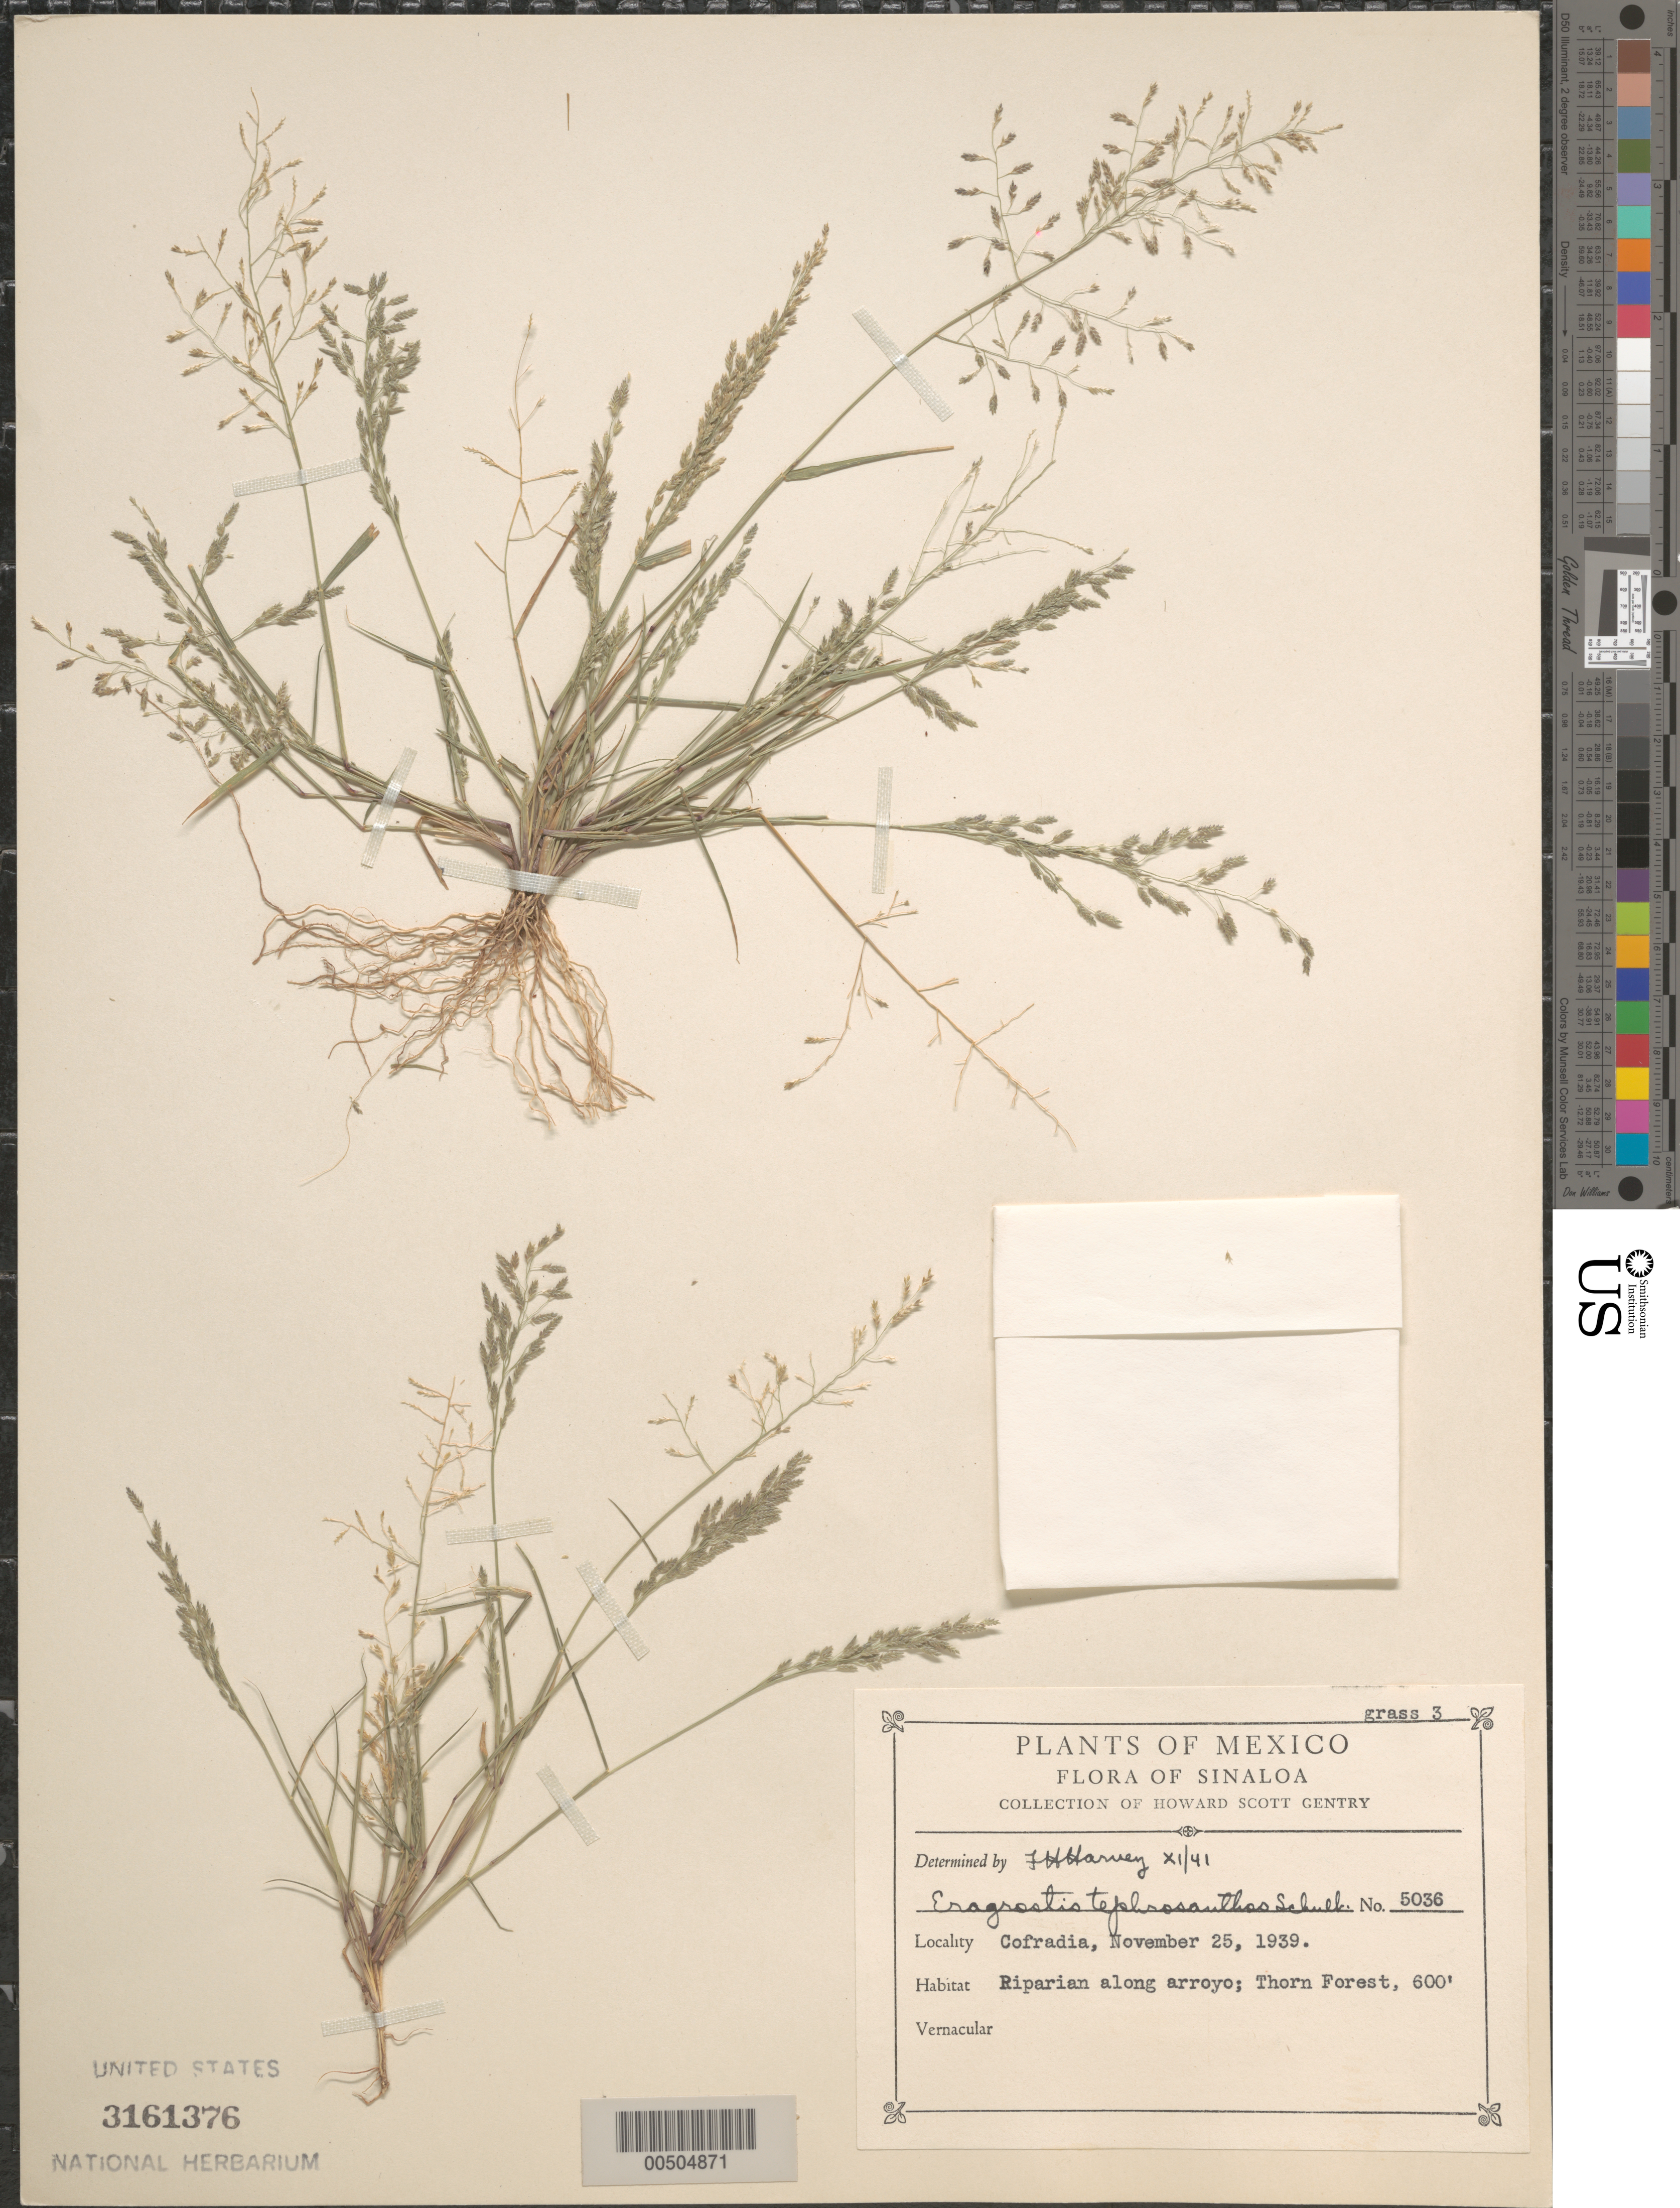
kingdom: Plantae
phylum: Tracheophyta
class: Liliopsida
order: Poales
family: Poaceae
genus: Eragrostis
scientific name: Eragrostis tephrosanthos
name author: Roem. & Schult.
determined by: Harvey, L. H.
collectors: H. S. Gentry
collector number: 5036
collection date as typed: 25 Nov 1939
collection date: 1939-11-25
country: Mexico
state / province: Sinaloa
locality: Cofradia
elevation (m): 183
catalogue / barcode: US 3161376